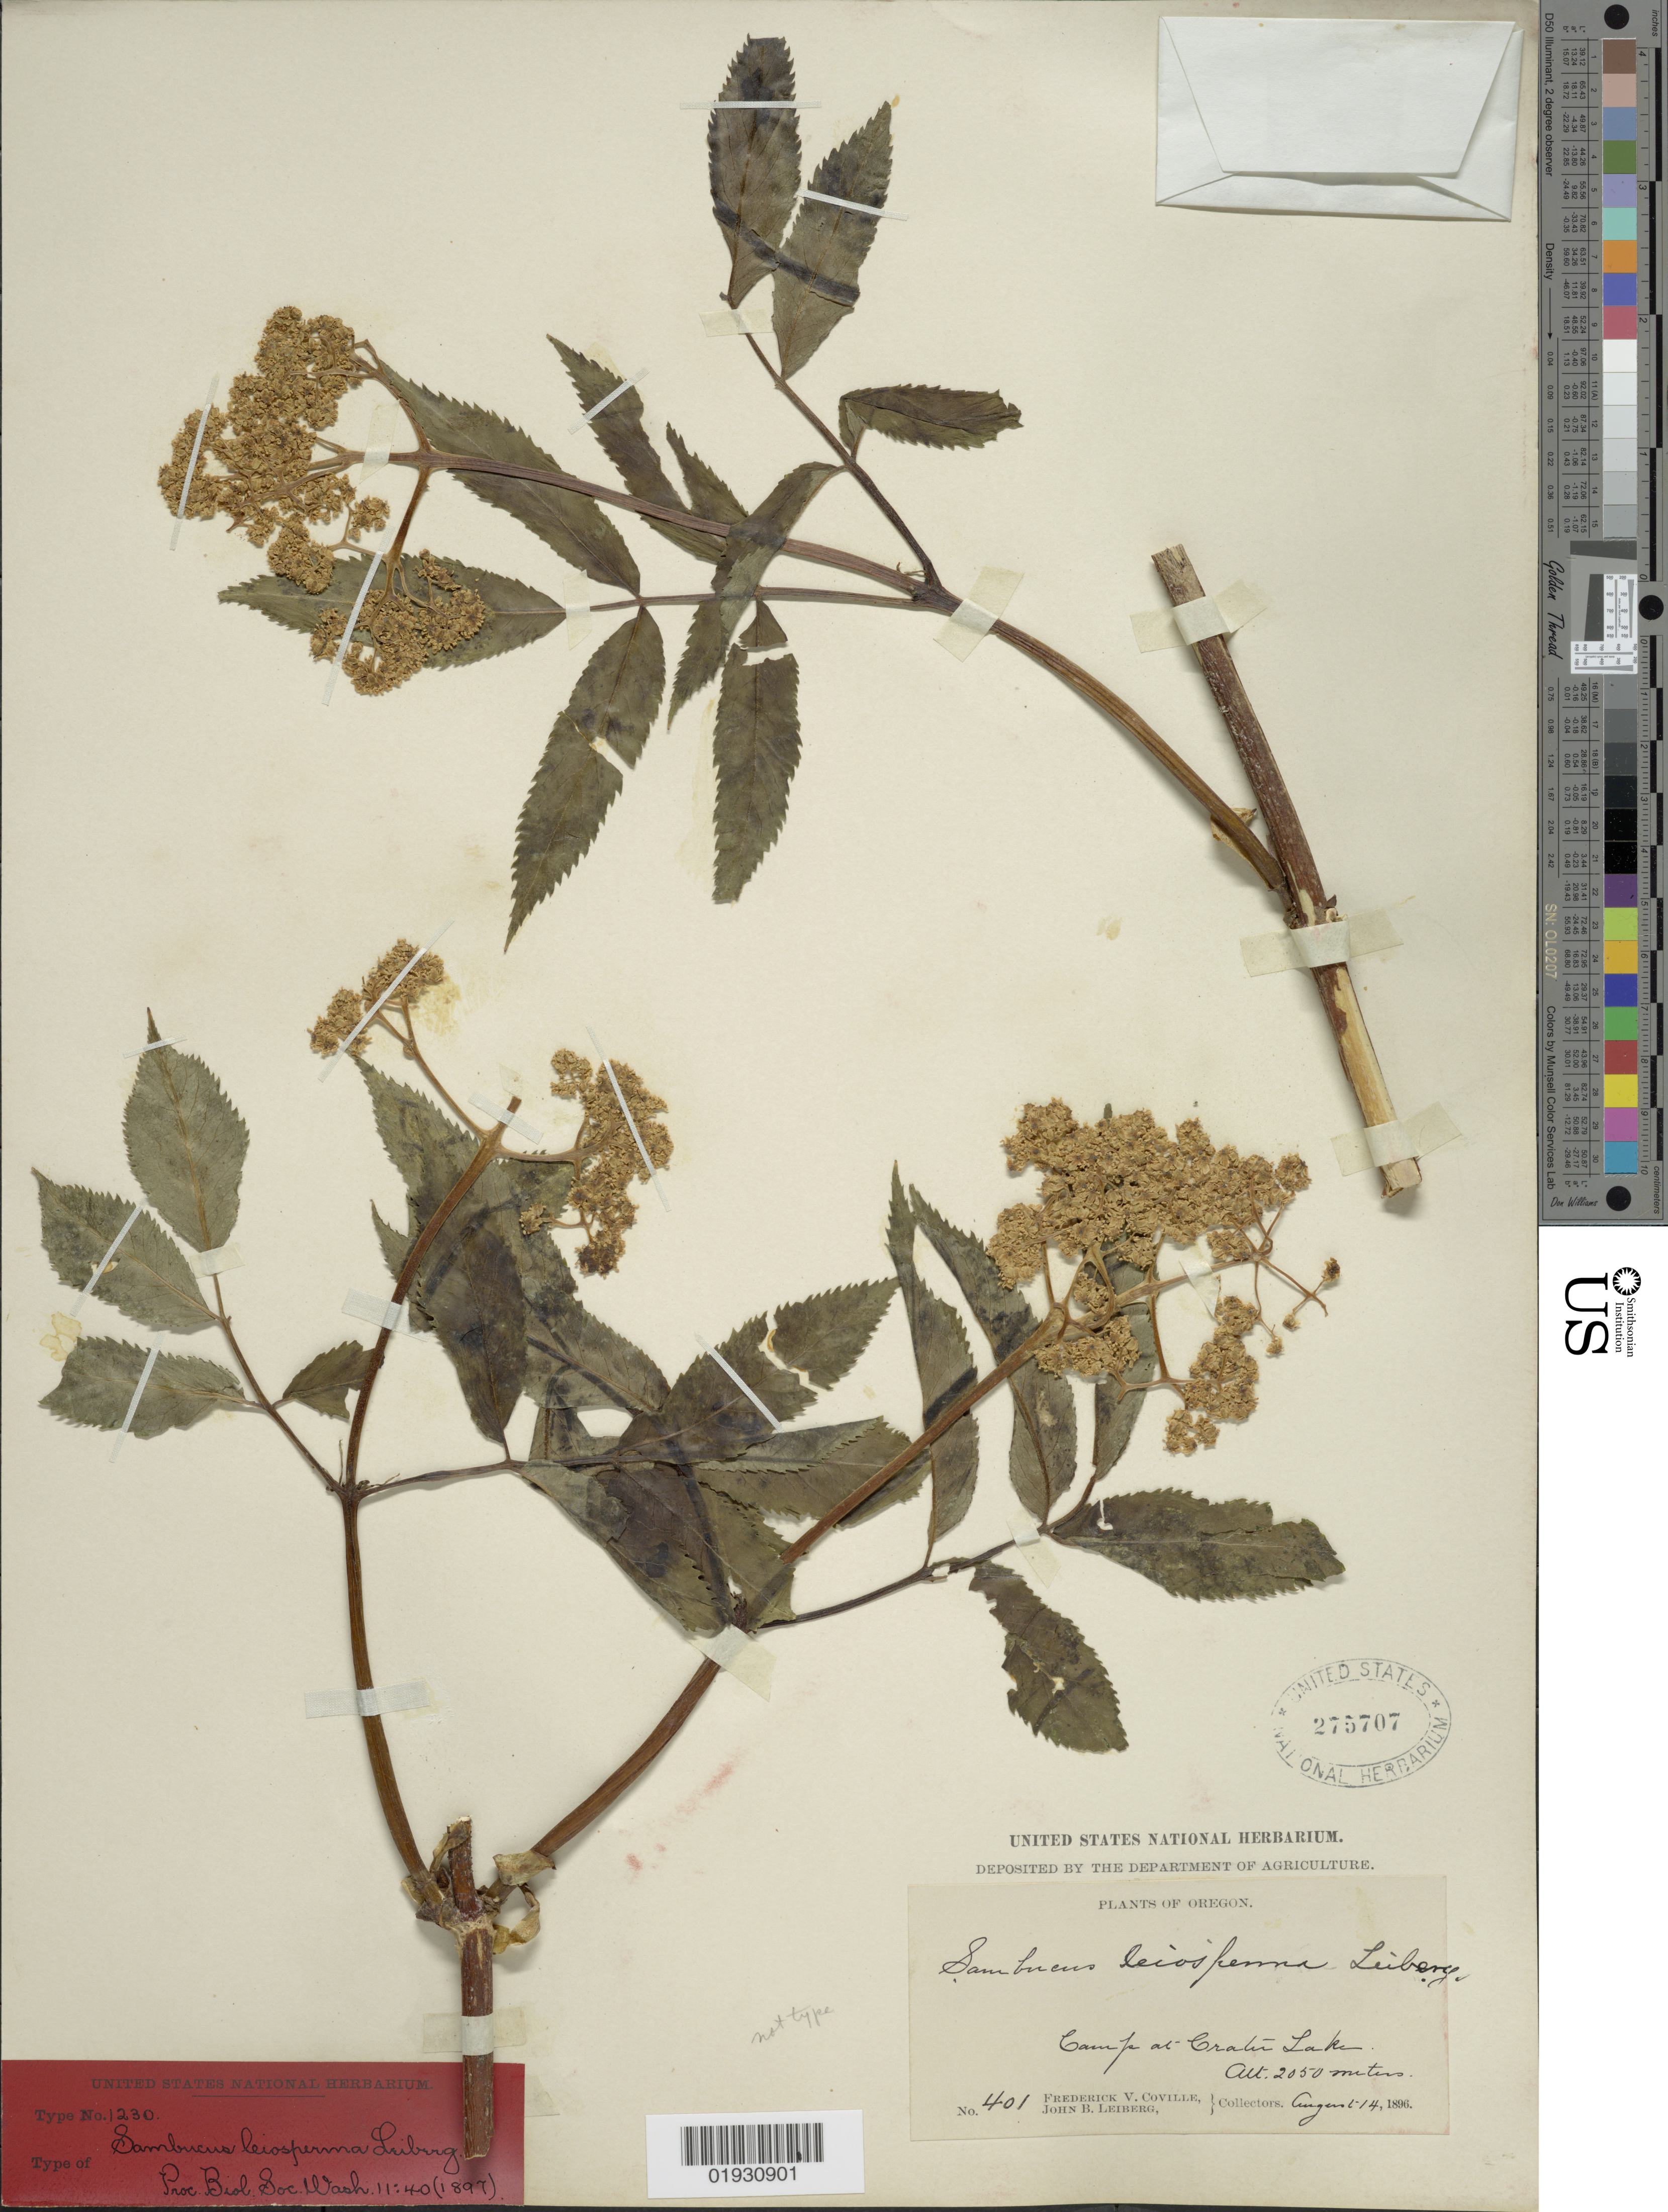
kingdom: Plantae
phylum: Tracheophyta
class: Magnoliopsida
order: Dipsacales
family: Viburnaceae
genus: Sambucus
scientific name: Sambucus leiosperma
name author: Leiberg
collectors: F. V. Coville & J. B. Leiberg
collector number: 401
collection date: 1896-08-14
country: United States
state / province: Oregon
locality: Camp at Crater Lake.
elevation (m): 2050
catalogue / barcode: US 275707